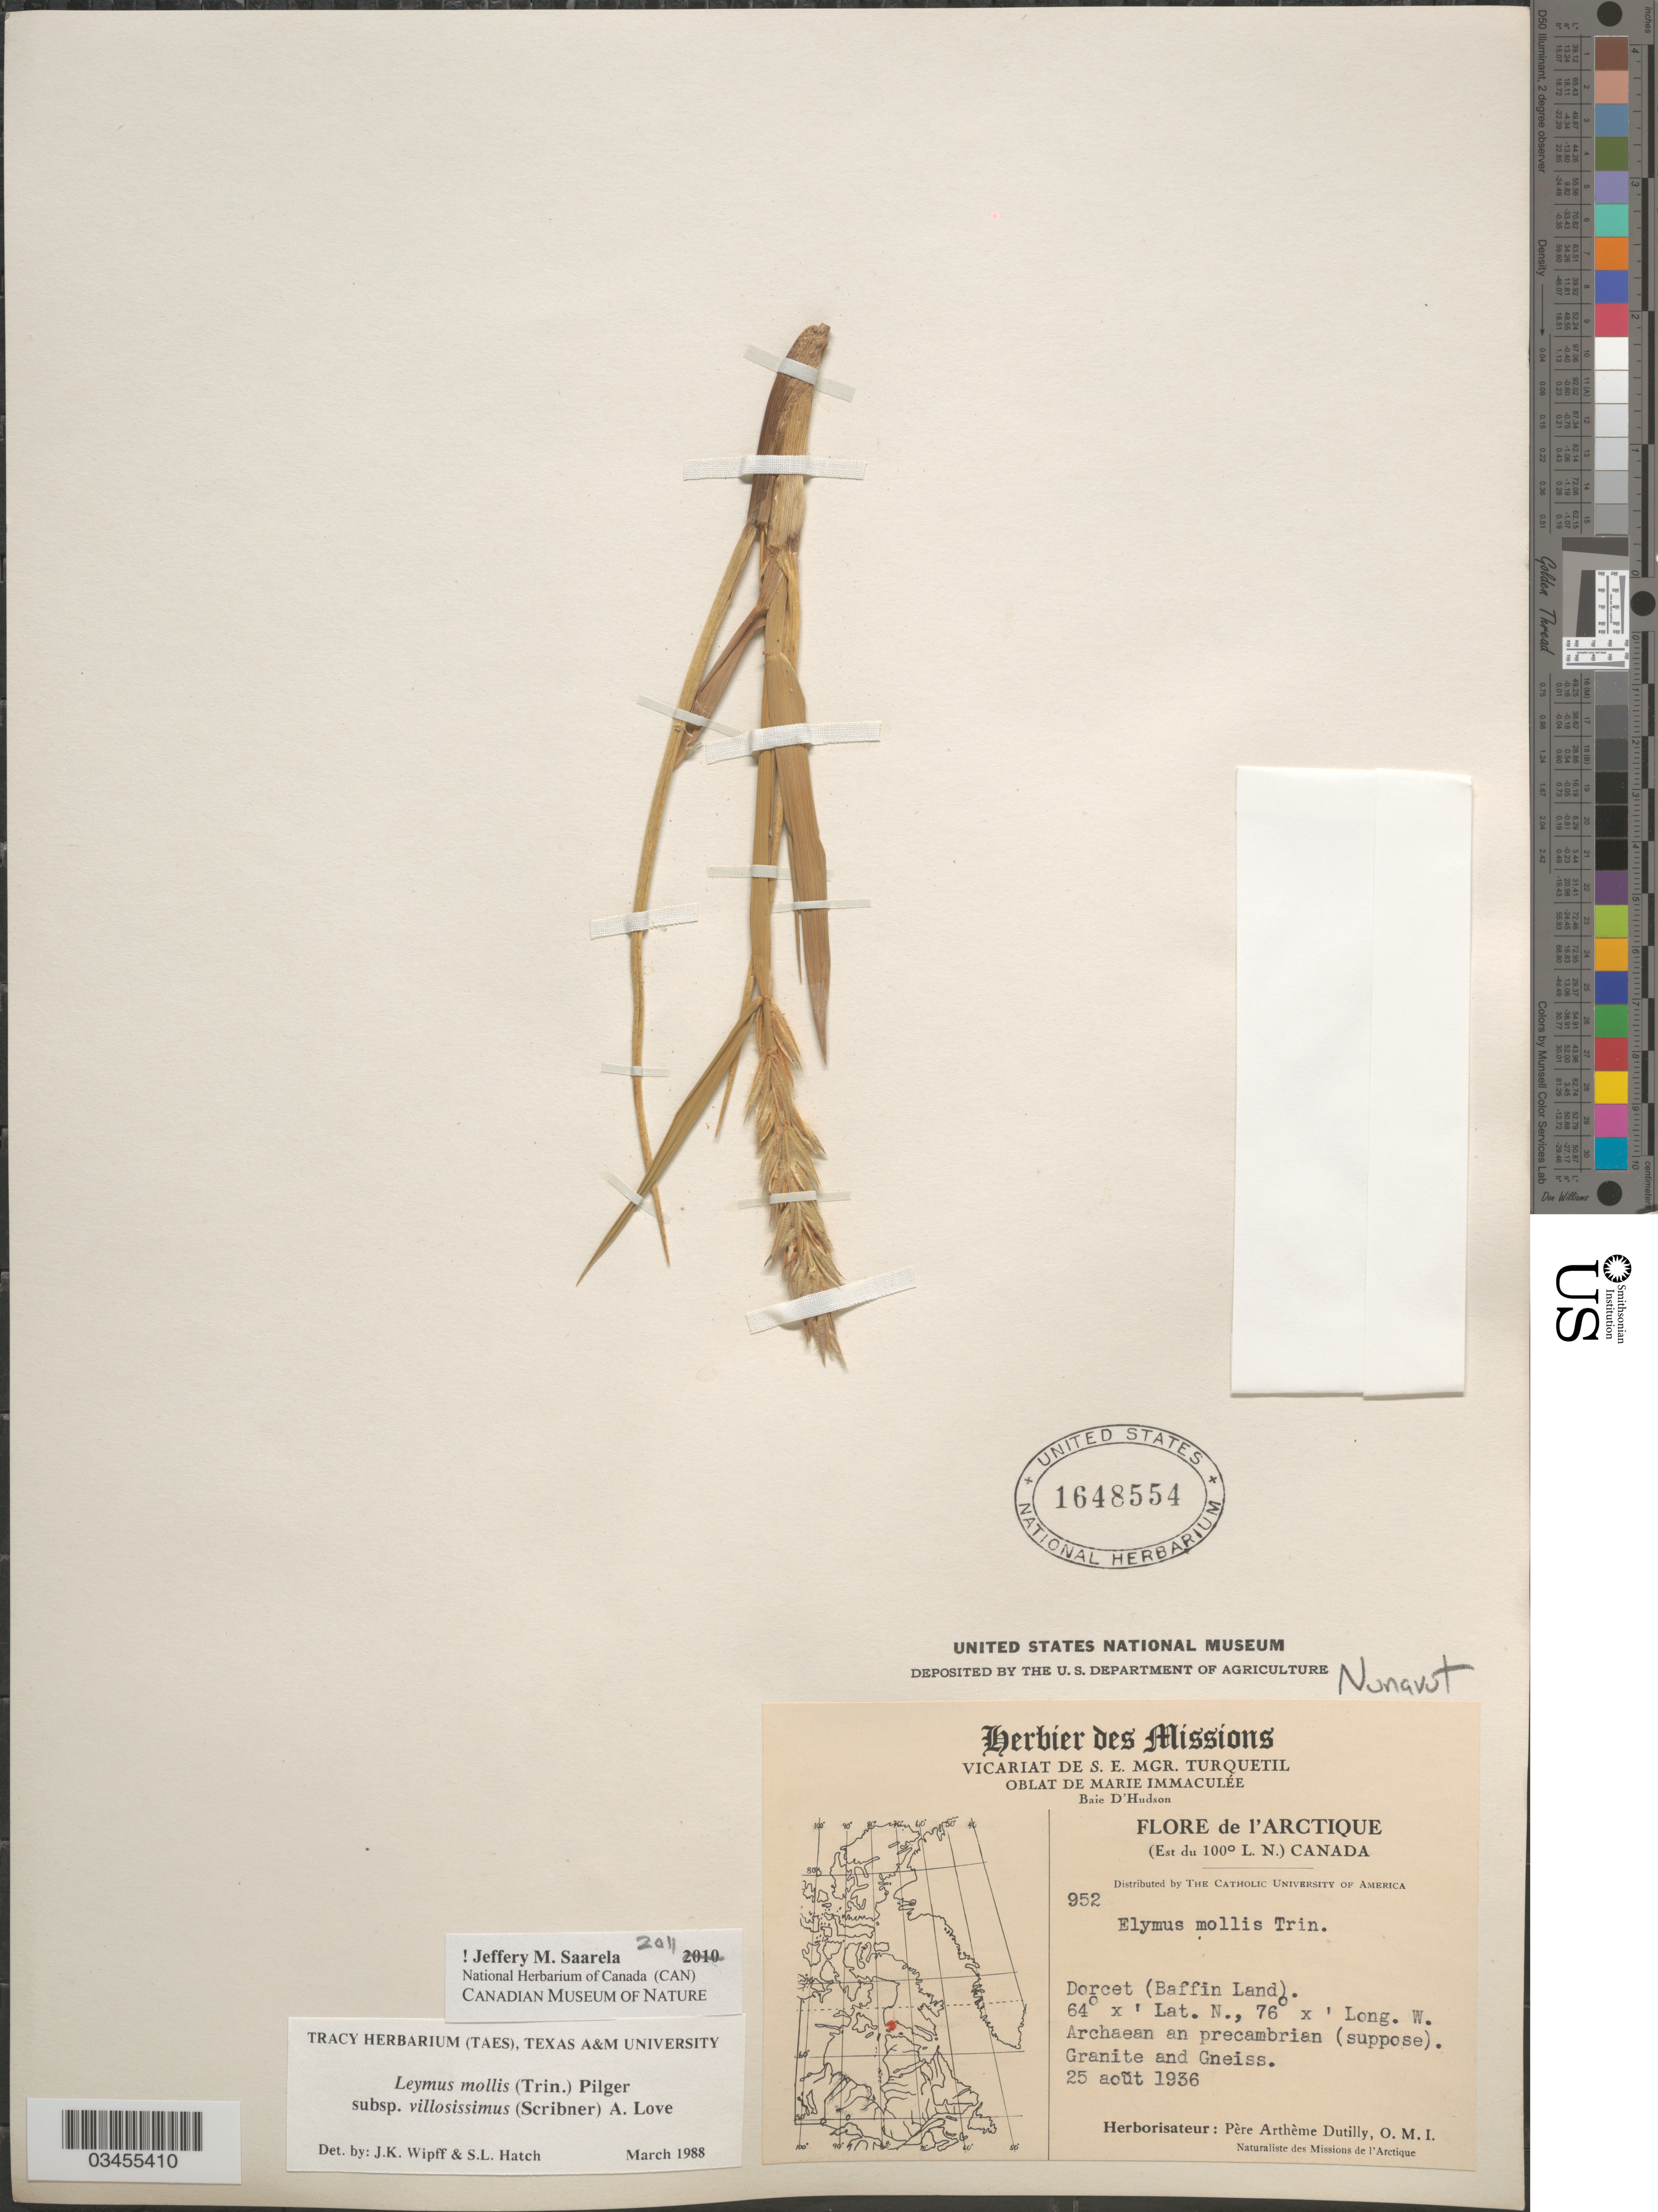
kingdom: Plantae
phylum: Tracheophyta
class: Liliopsida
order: Poales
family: Poaceae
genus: Leymus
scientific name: Leymus mollis subsp. villosissimus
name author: (Scribn.) Á. Löve & D. Löve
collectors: P. Dutilly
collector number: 952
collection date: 1936-08-25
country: Canada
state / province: Nunavut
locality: L'Arctique (Est du 100º L. N.). Dorcet (Baffin Land). Missions de l'Arctique.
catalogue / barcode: US 1648554